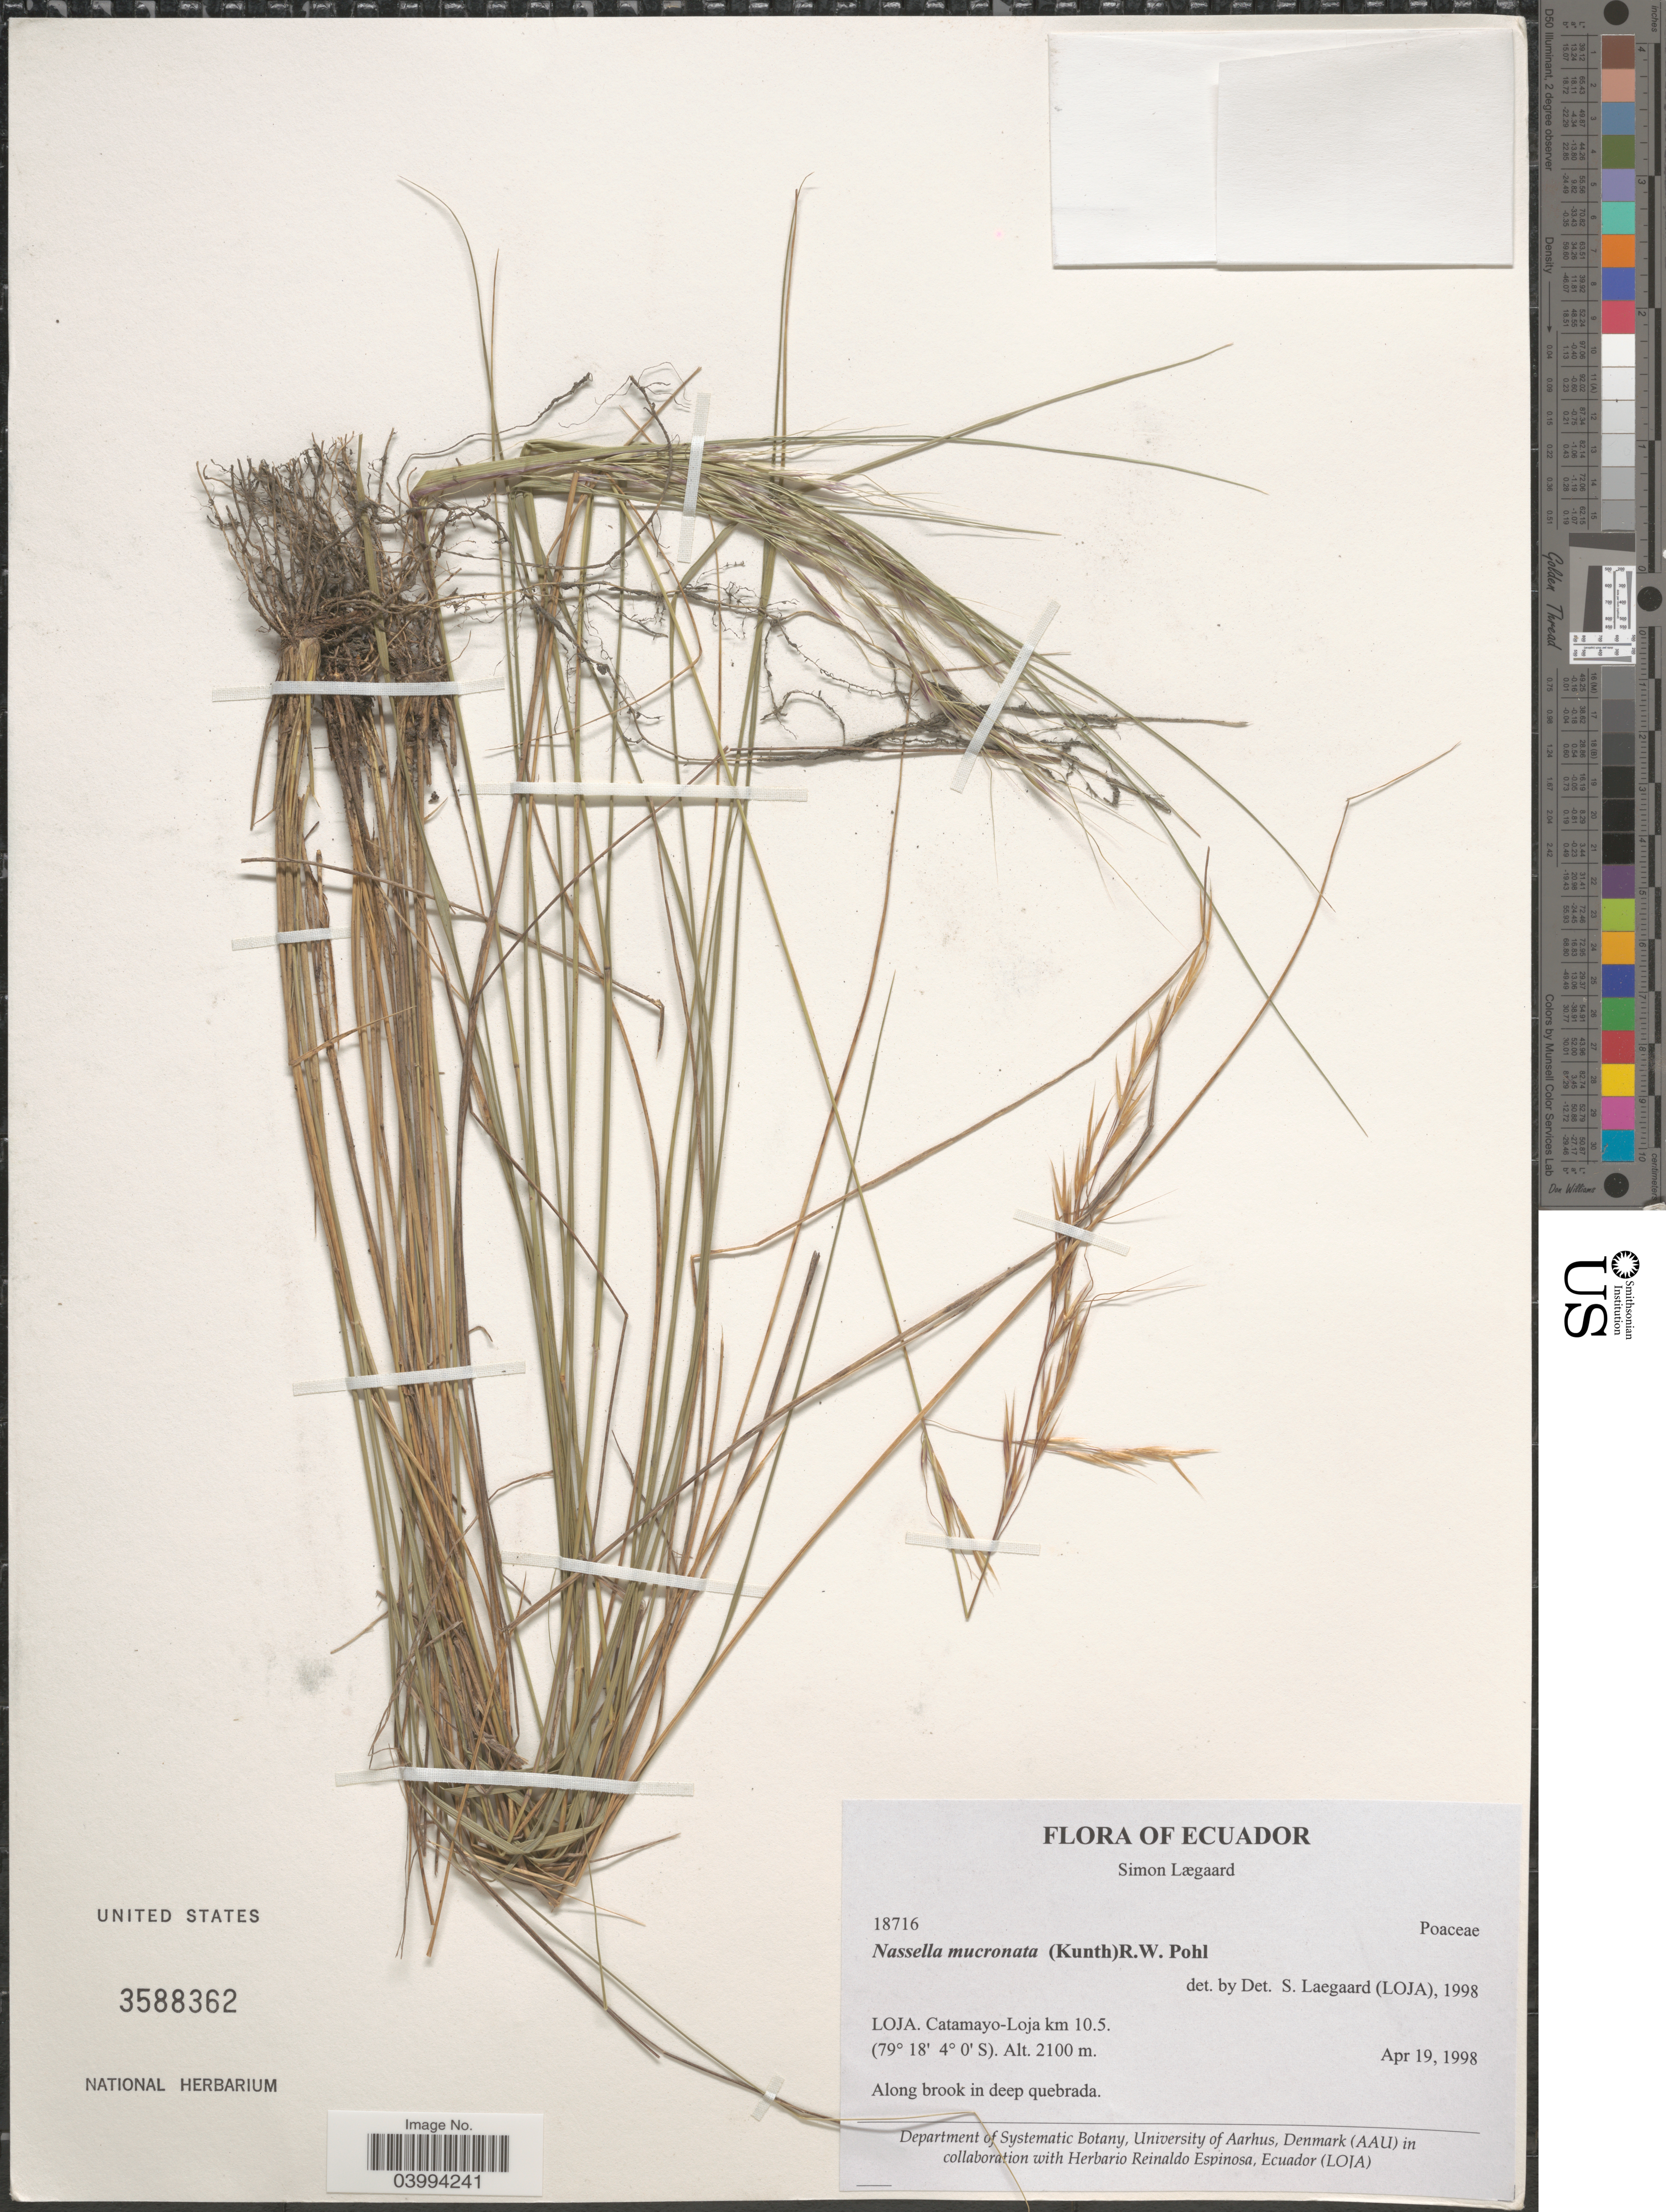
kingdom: Plantae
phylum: Tracheophyta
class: Liliopsida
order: Poales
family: Poaceae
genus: Nassella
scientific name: Nassella mucronata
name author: (Kunth) R.W. Pohl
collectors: S. Lægaard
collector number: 18716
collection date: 1998-04-19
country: Ecuador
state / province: Loja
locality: Catamayo-Loja km 10.5.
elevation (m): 2100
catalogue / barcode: US 3588362